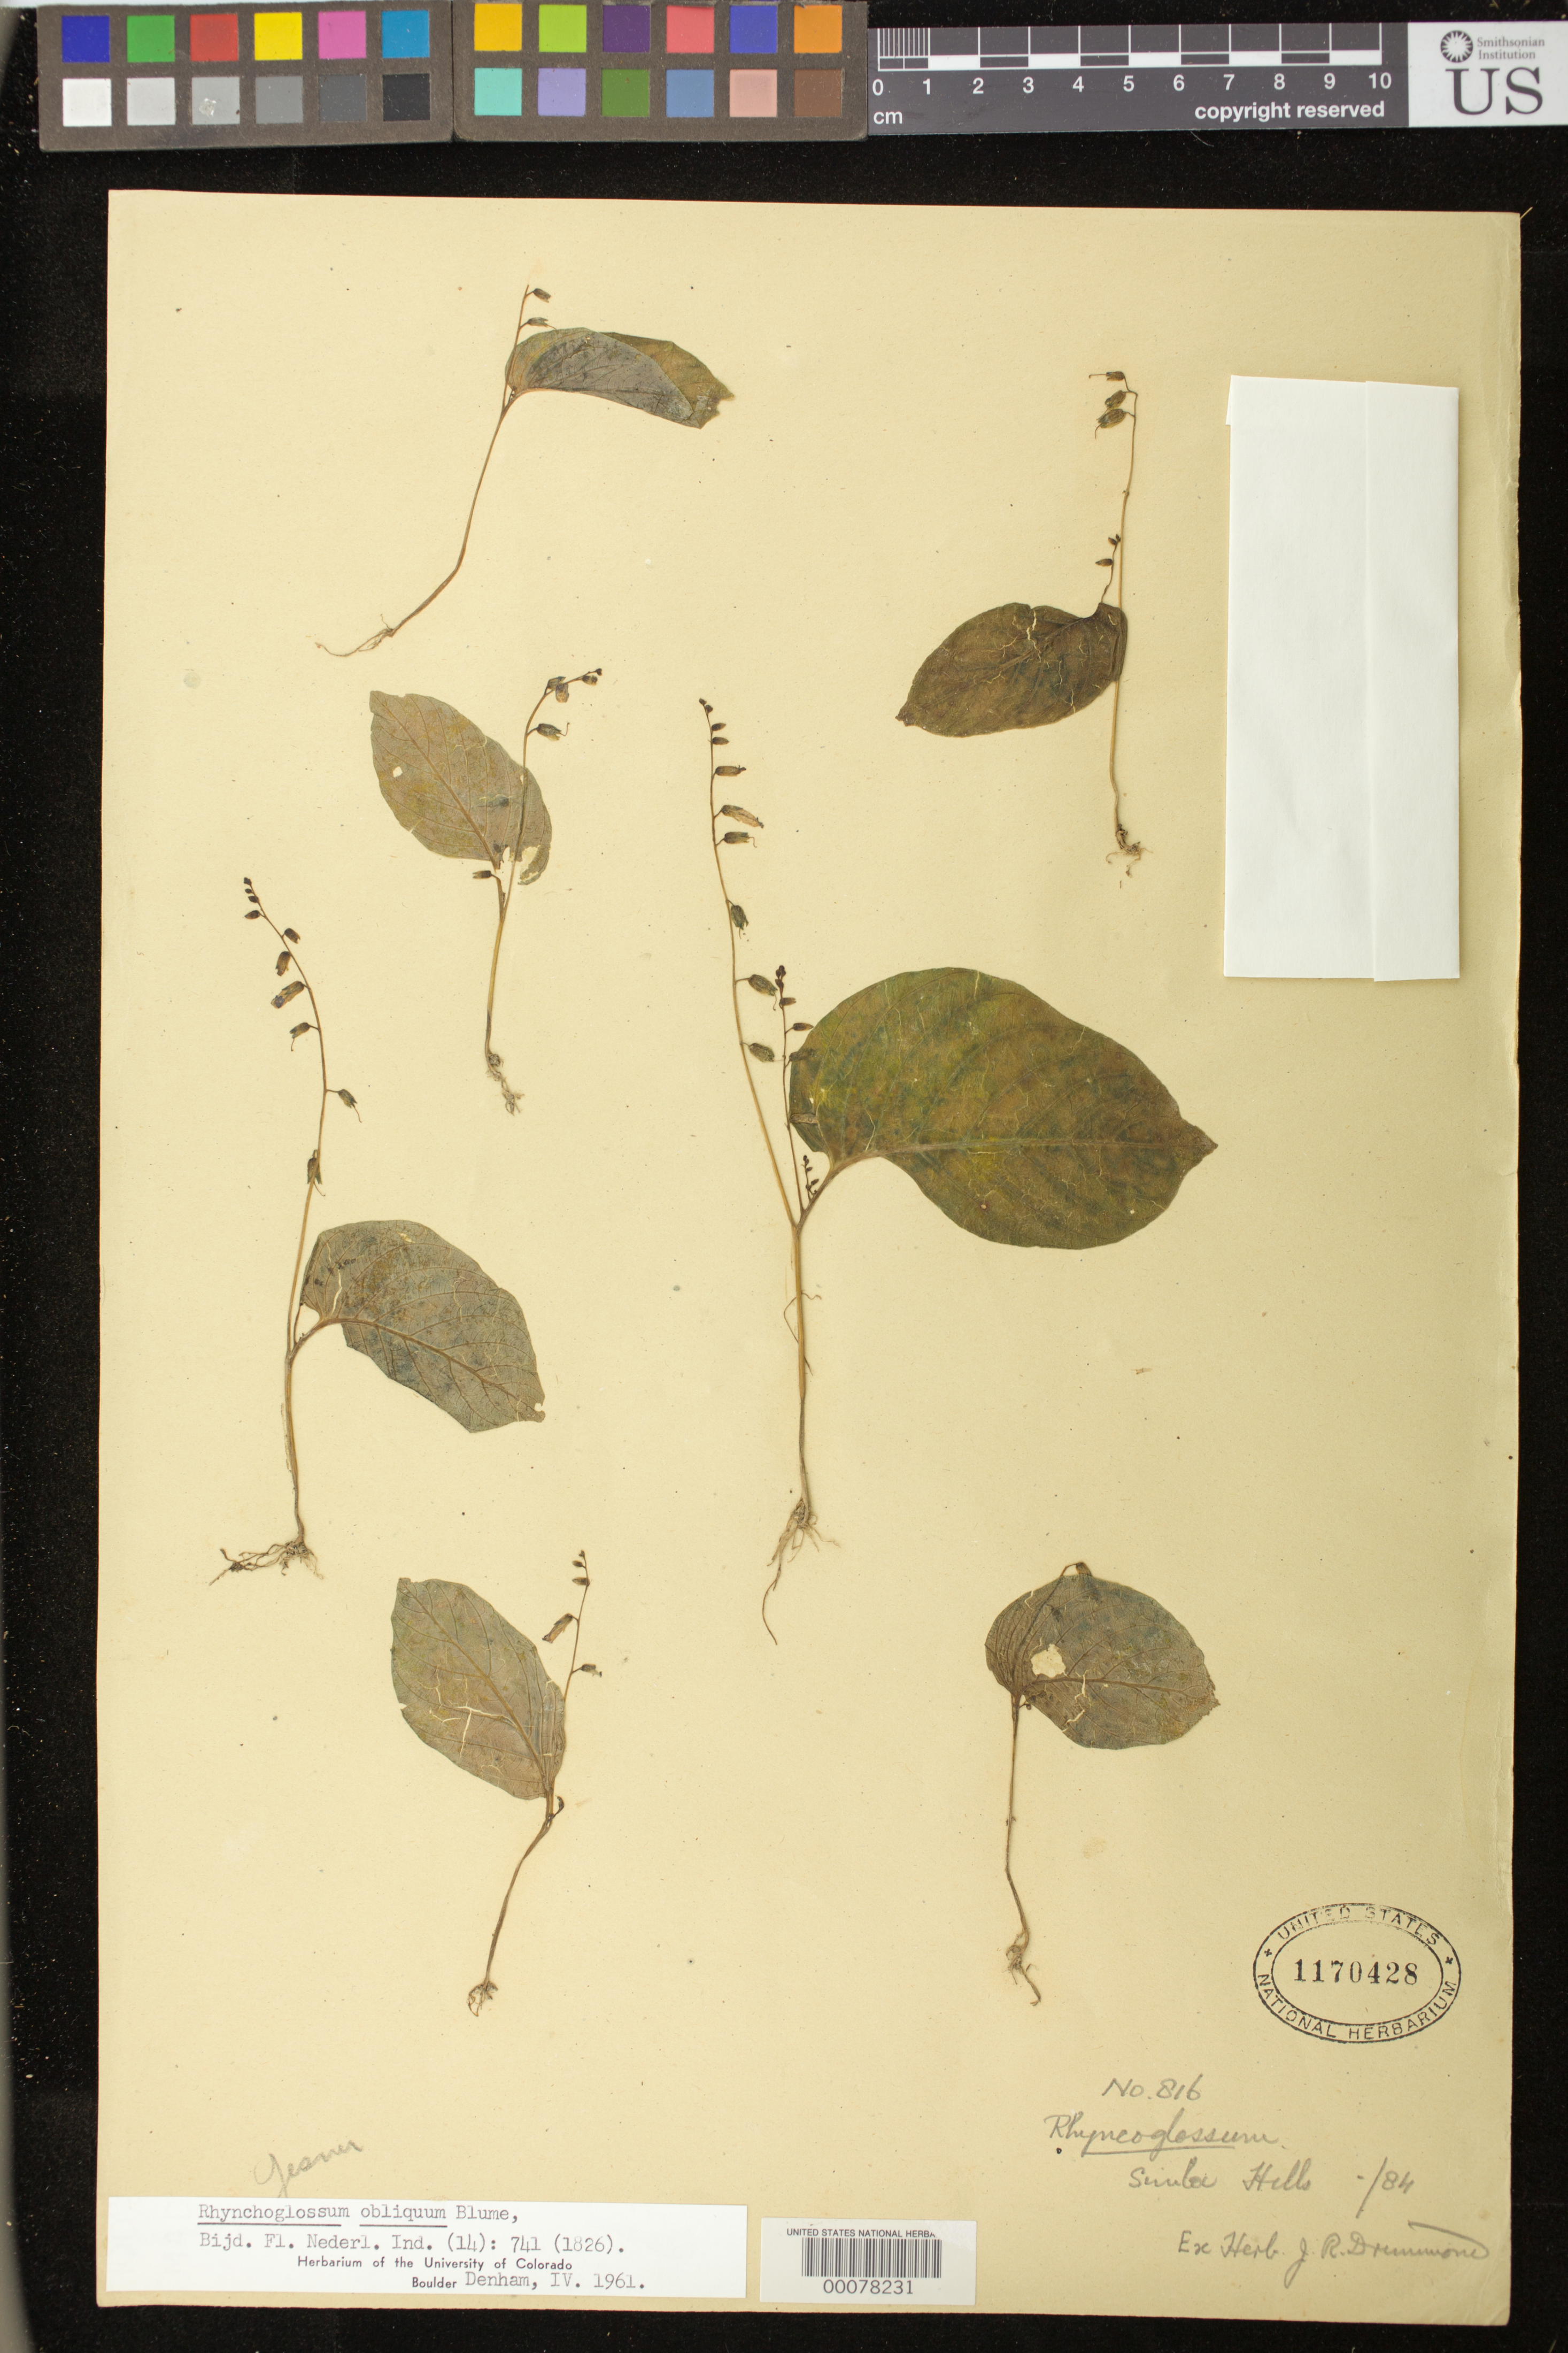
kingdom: Plantae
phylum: Tracheophyta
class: Magnoliopsida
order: Lamiales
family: Gesneriaceae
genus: Rhynchoglossum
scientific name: Rhynchoglossum obliquum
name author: Blume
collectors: J. R. Drummond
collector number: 816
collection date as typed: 1884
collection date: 1884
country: India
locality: Simla hills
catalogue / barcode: US 1170428